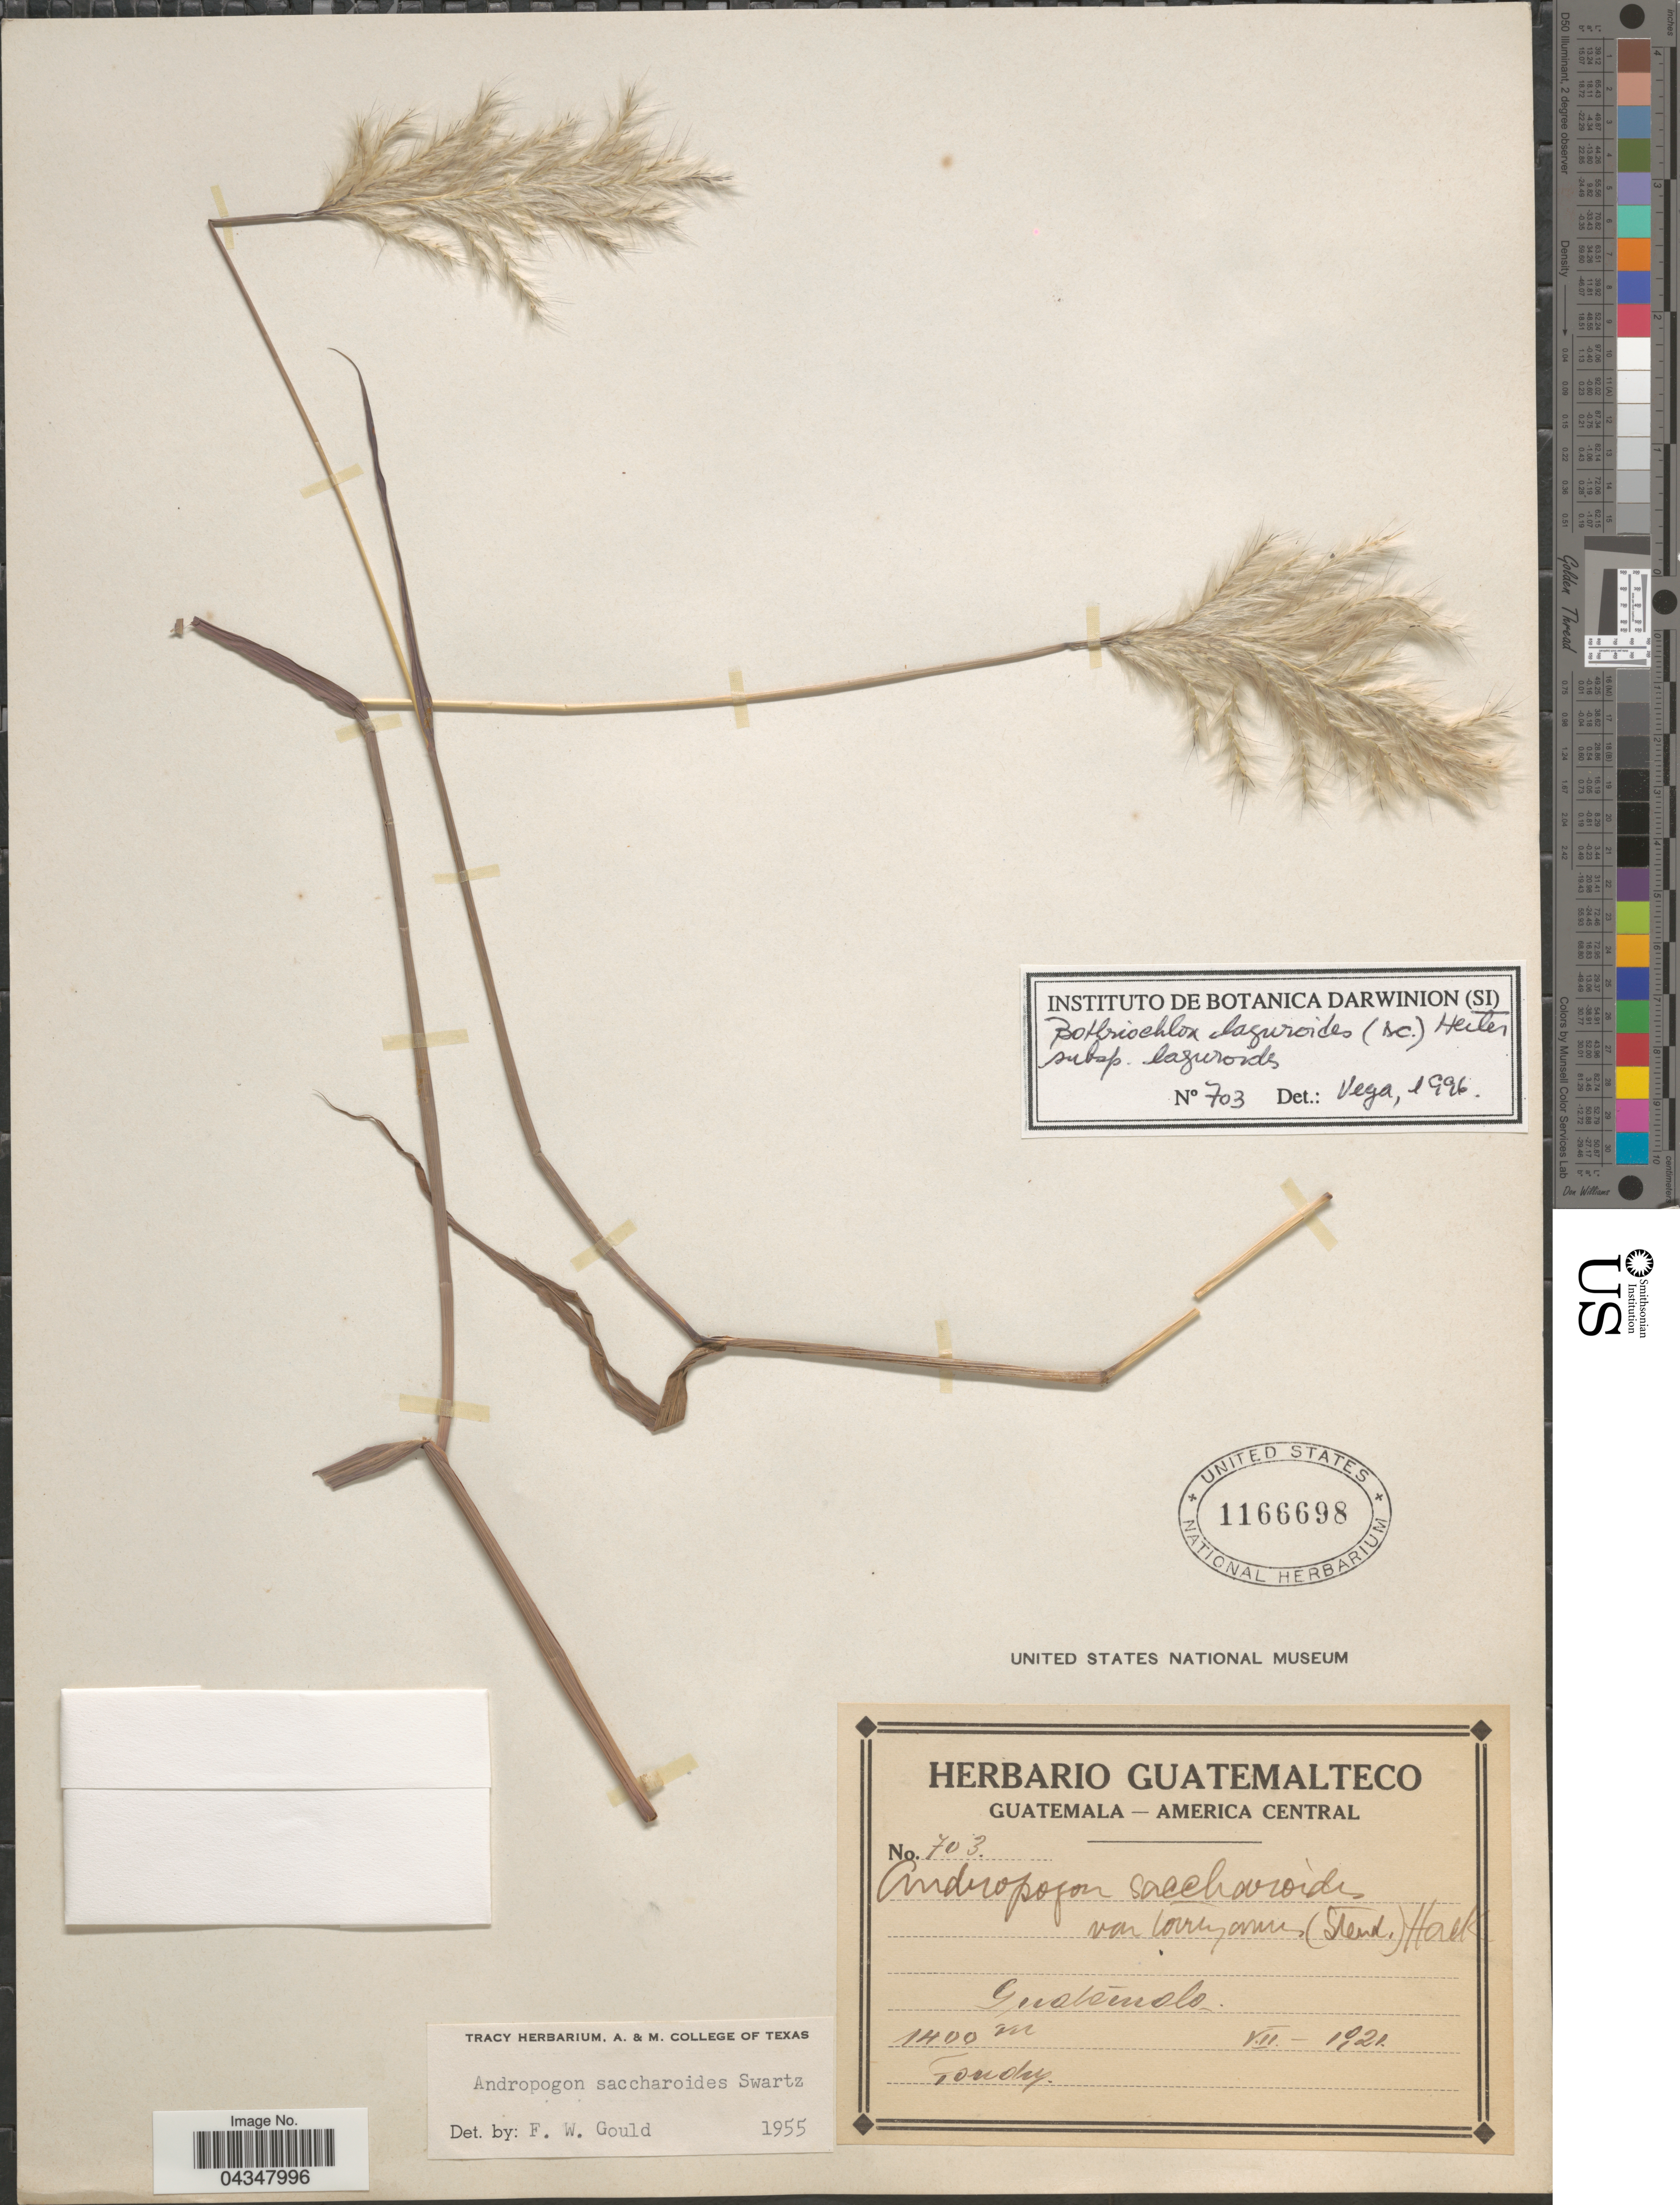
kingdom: Plantae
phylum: Tracheophyta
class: Liliopsida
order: Poales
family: Poaceae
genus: Bothriochloa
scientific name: Bothriochloa laguroides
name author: (DC.) Herter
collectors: Tonduz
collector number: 703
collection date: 1921-07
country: Guatemala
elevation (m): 1400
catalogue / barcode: US 1166698